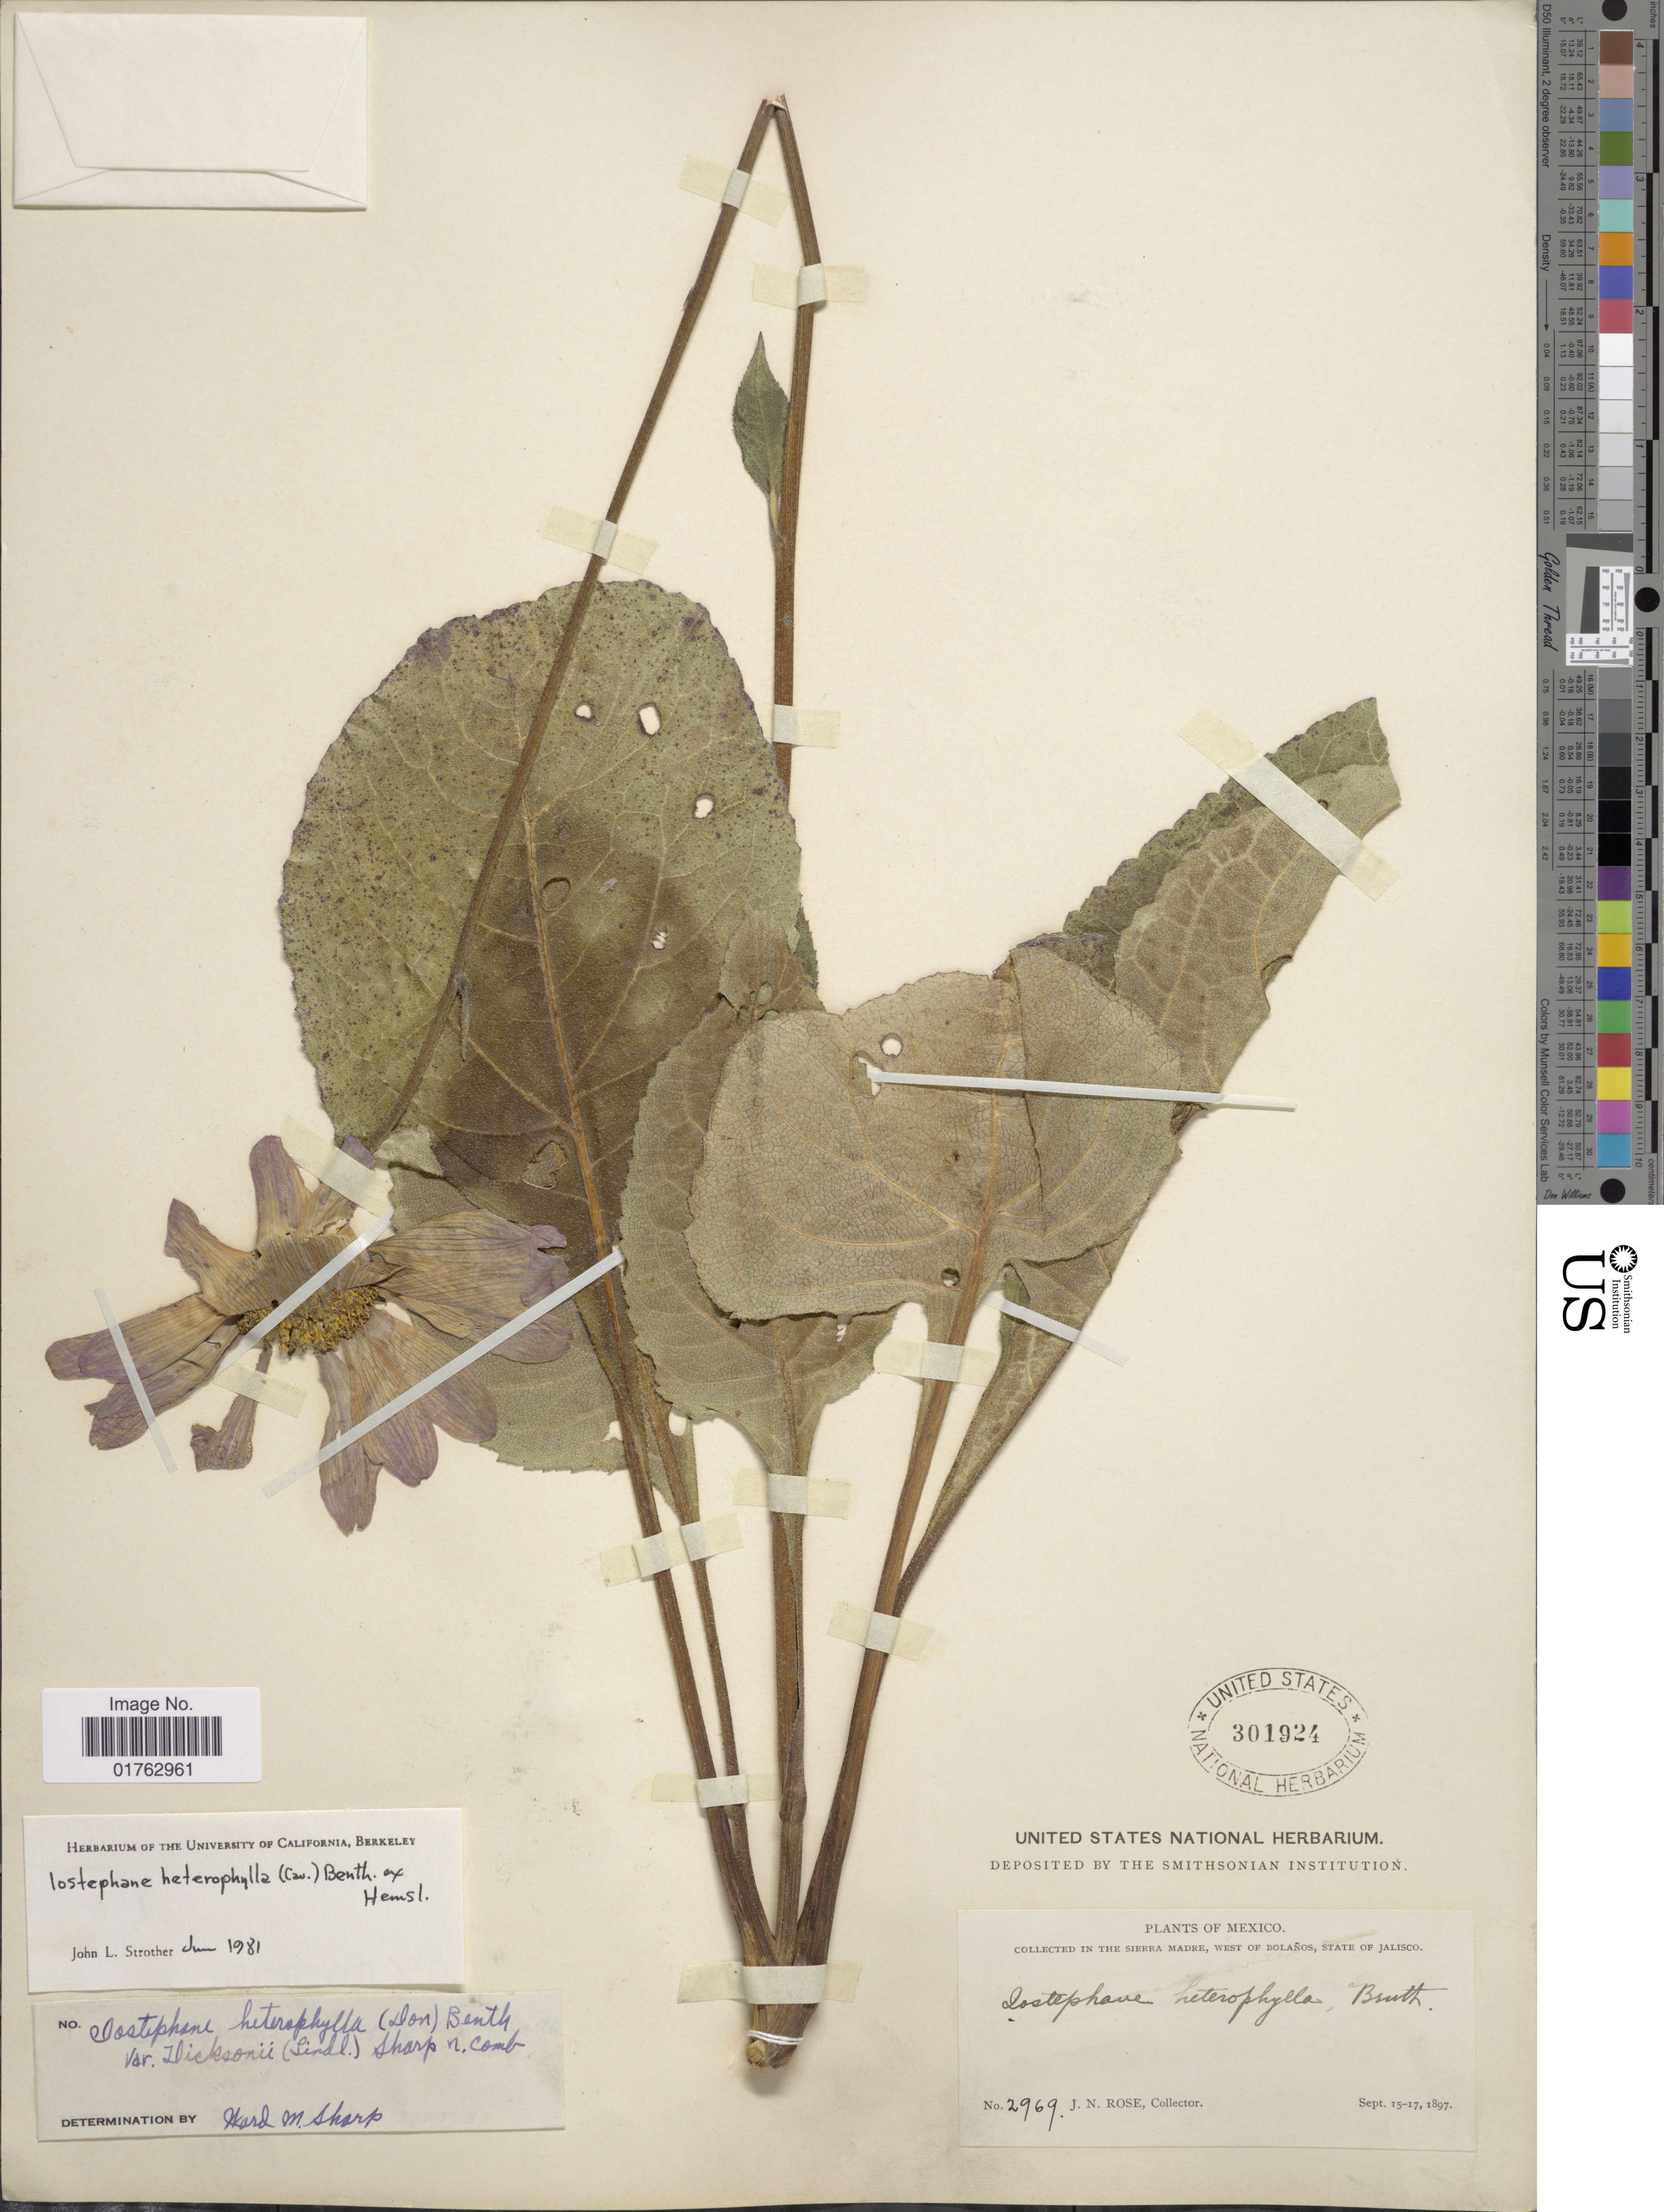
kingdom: Plantae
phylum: Tracheophyta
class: Magnoliopsida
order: Asterales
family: Asteraceae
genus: Iostephane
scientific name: Iostephane heterophylla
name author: (Cav.) Benth. ex Hemsl.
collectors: J. N. Rose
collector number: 2969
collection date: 1897-09-15/1897-09-17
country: Mexico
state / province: Jalisco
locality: In the Sierra Madre, West of Bolaños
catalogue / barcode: US 301924